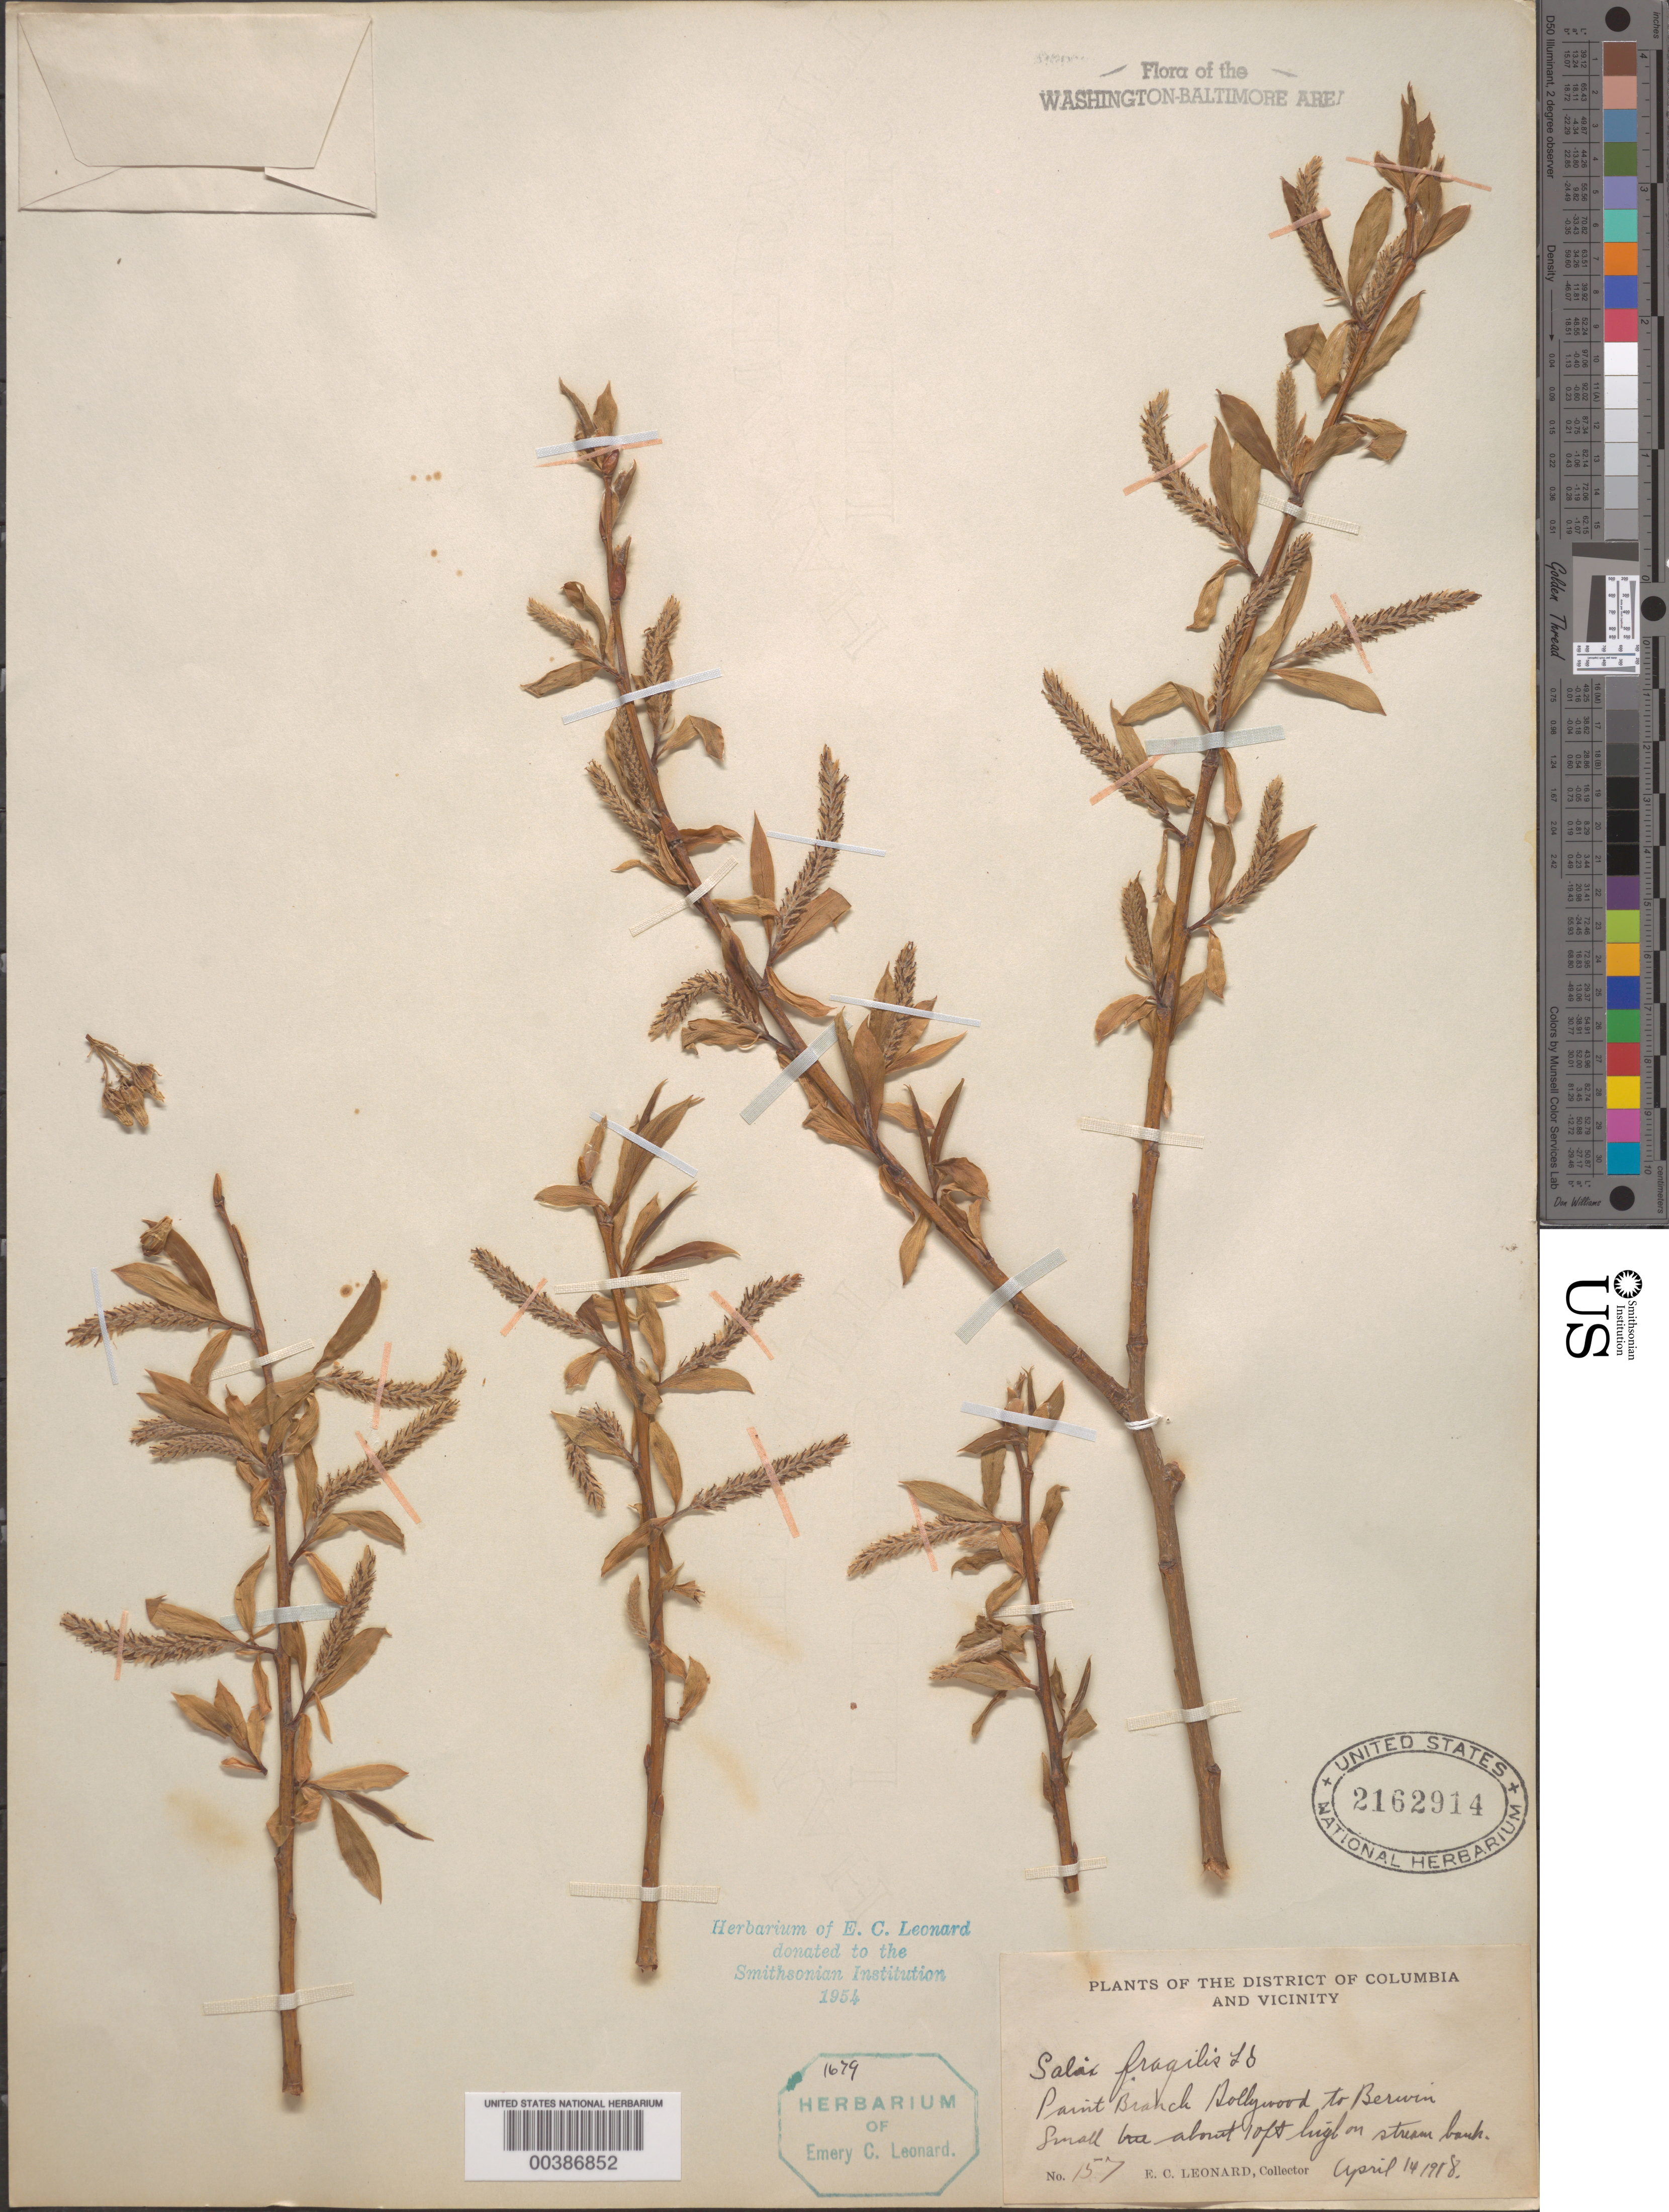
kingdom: Plantae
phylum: Tracheophyta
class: Magnoliopsida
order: Malpighiales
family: Salicaceae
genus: Salix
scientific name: Salix fragilis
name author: L.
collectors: E. C. Leonard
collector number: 157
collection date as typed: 14 Apr 1918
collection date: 1918-04-14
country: United States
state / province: Maryland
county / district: Prince George's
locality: Paint Branch, Hollywood to Berwyn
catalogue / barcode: US 2162914